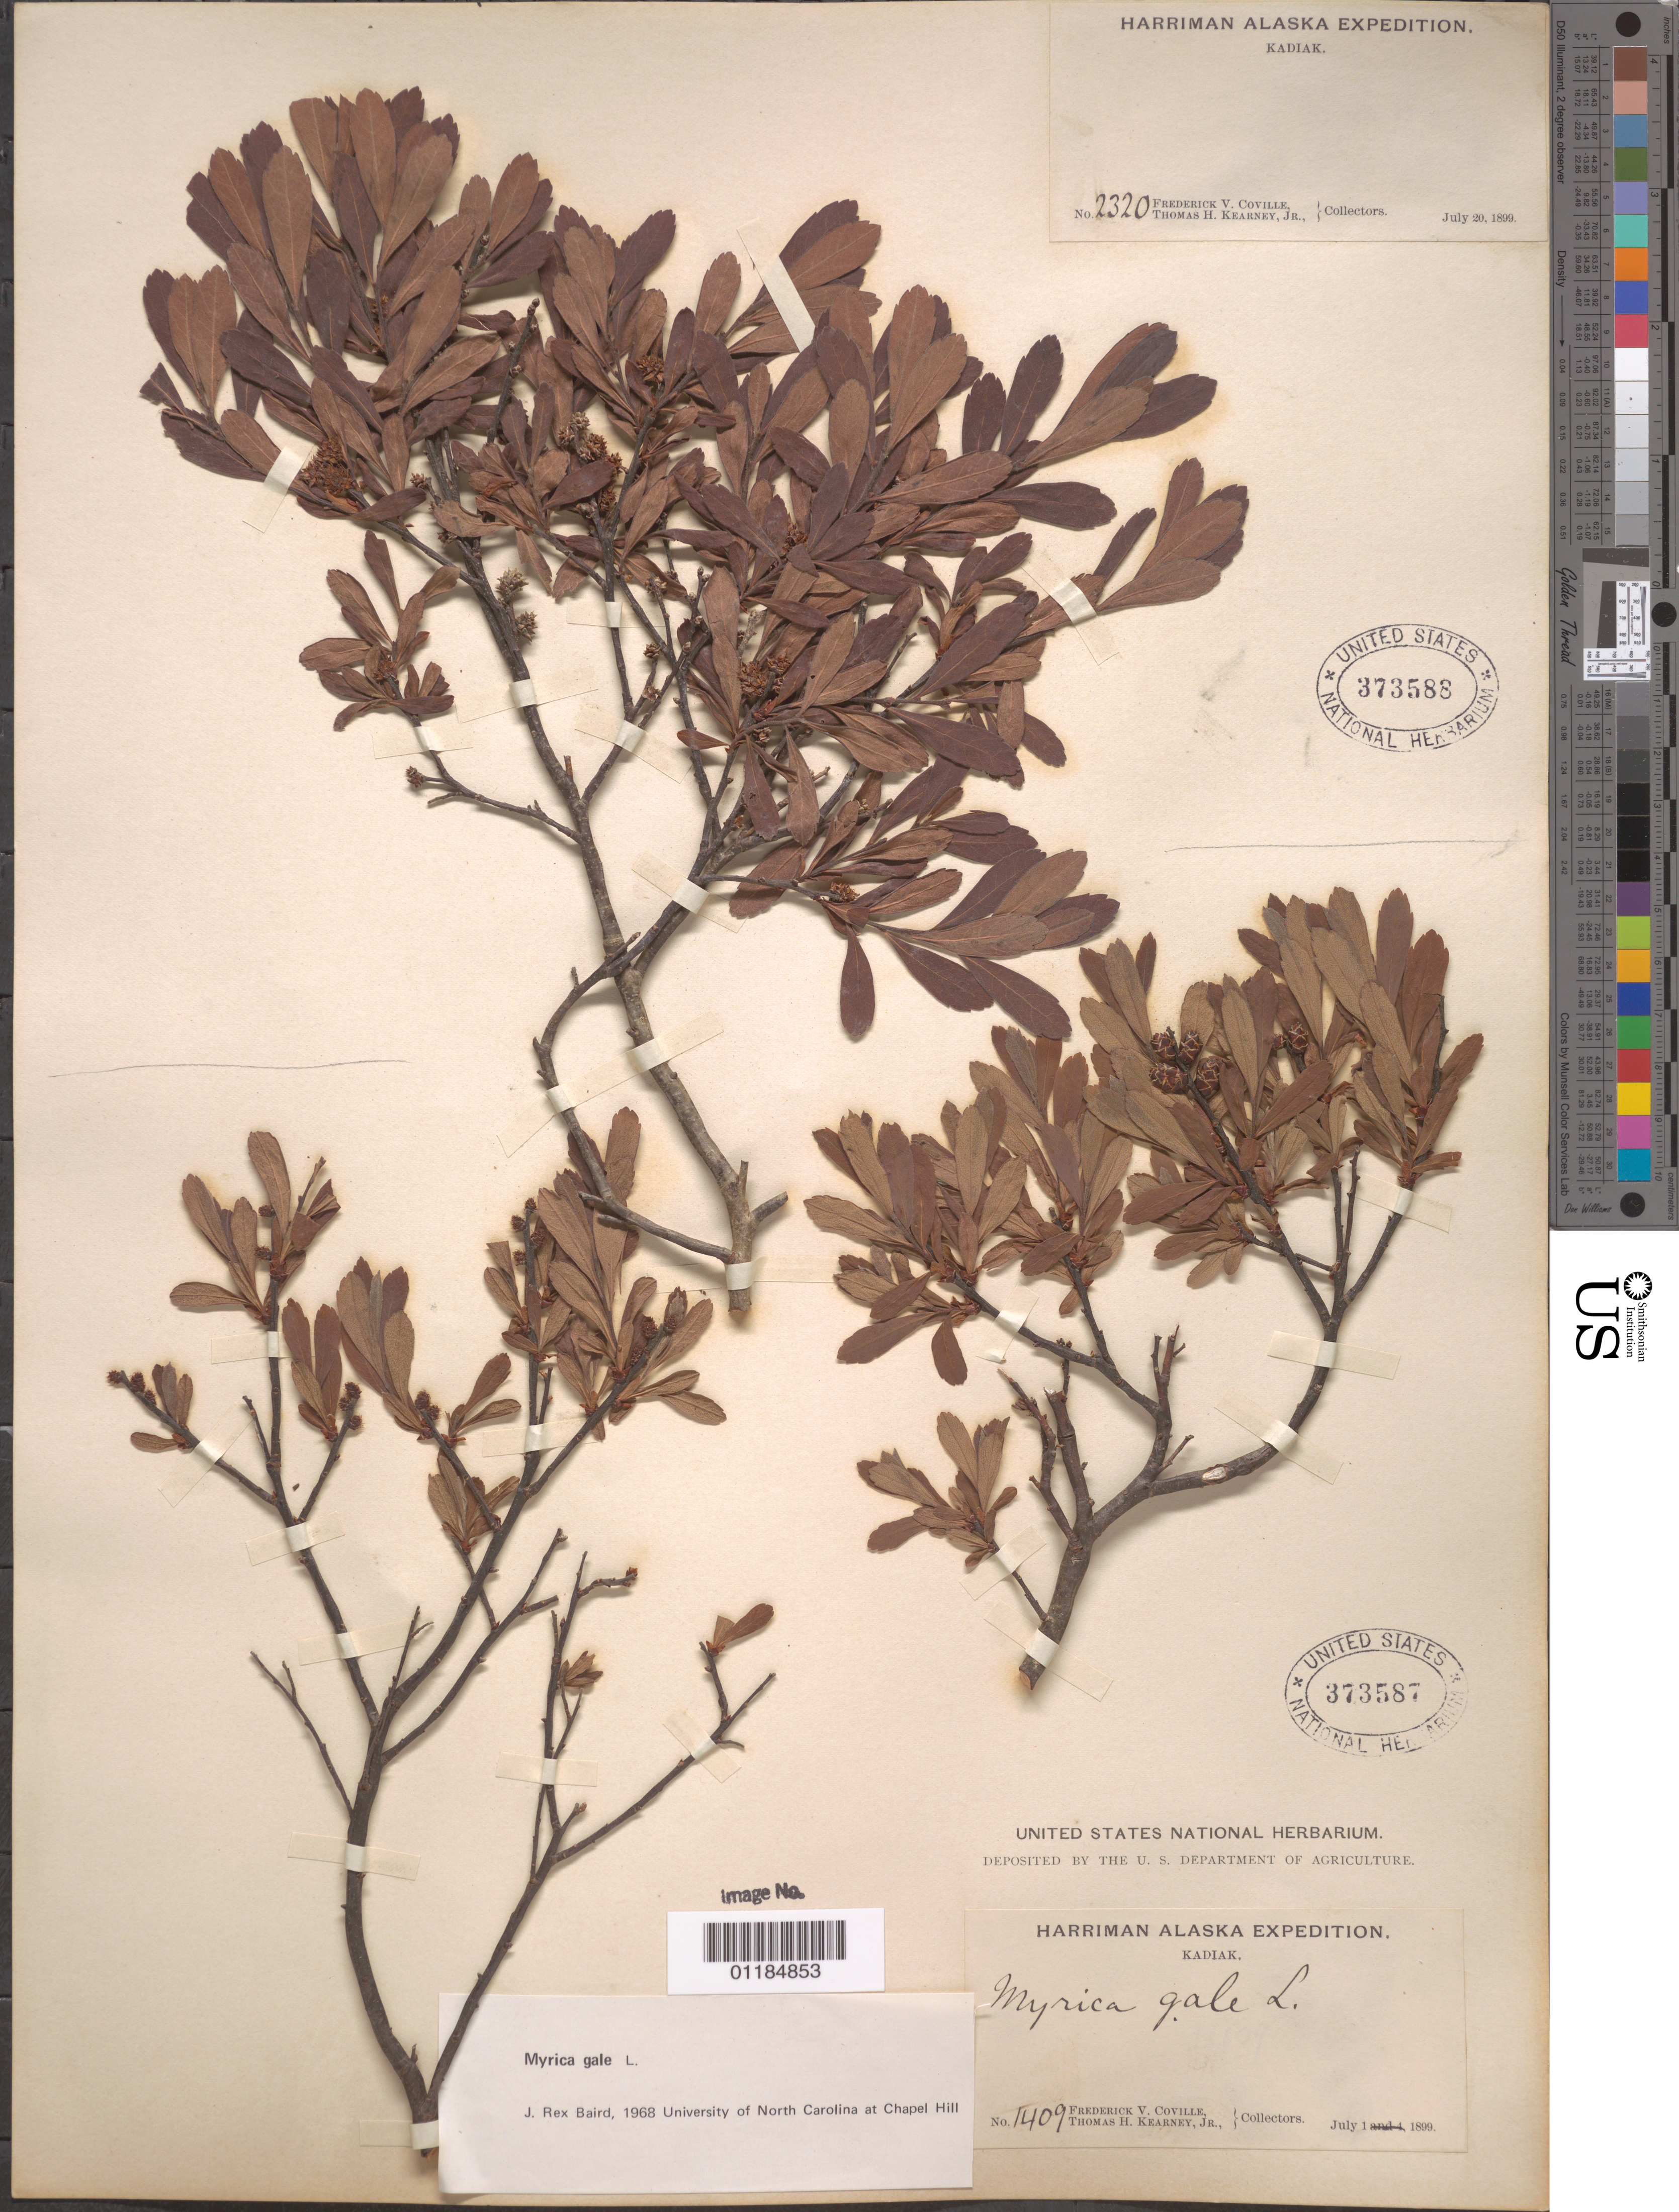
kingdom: Plantae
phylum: Tracheophyta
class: Magnoliopsida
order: Fagales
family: Myricaceae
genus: Myrica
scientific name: Myrica gale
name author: L.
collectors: F. V. Coville & T. H. Kearney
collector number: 1409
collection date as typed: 01 Jul 1899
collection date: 1899-07-01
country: United States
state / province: Alaska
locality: Kadiak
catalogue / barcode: US 373587